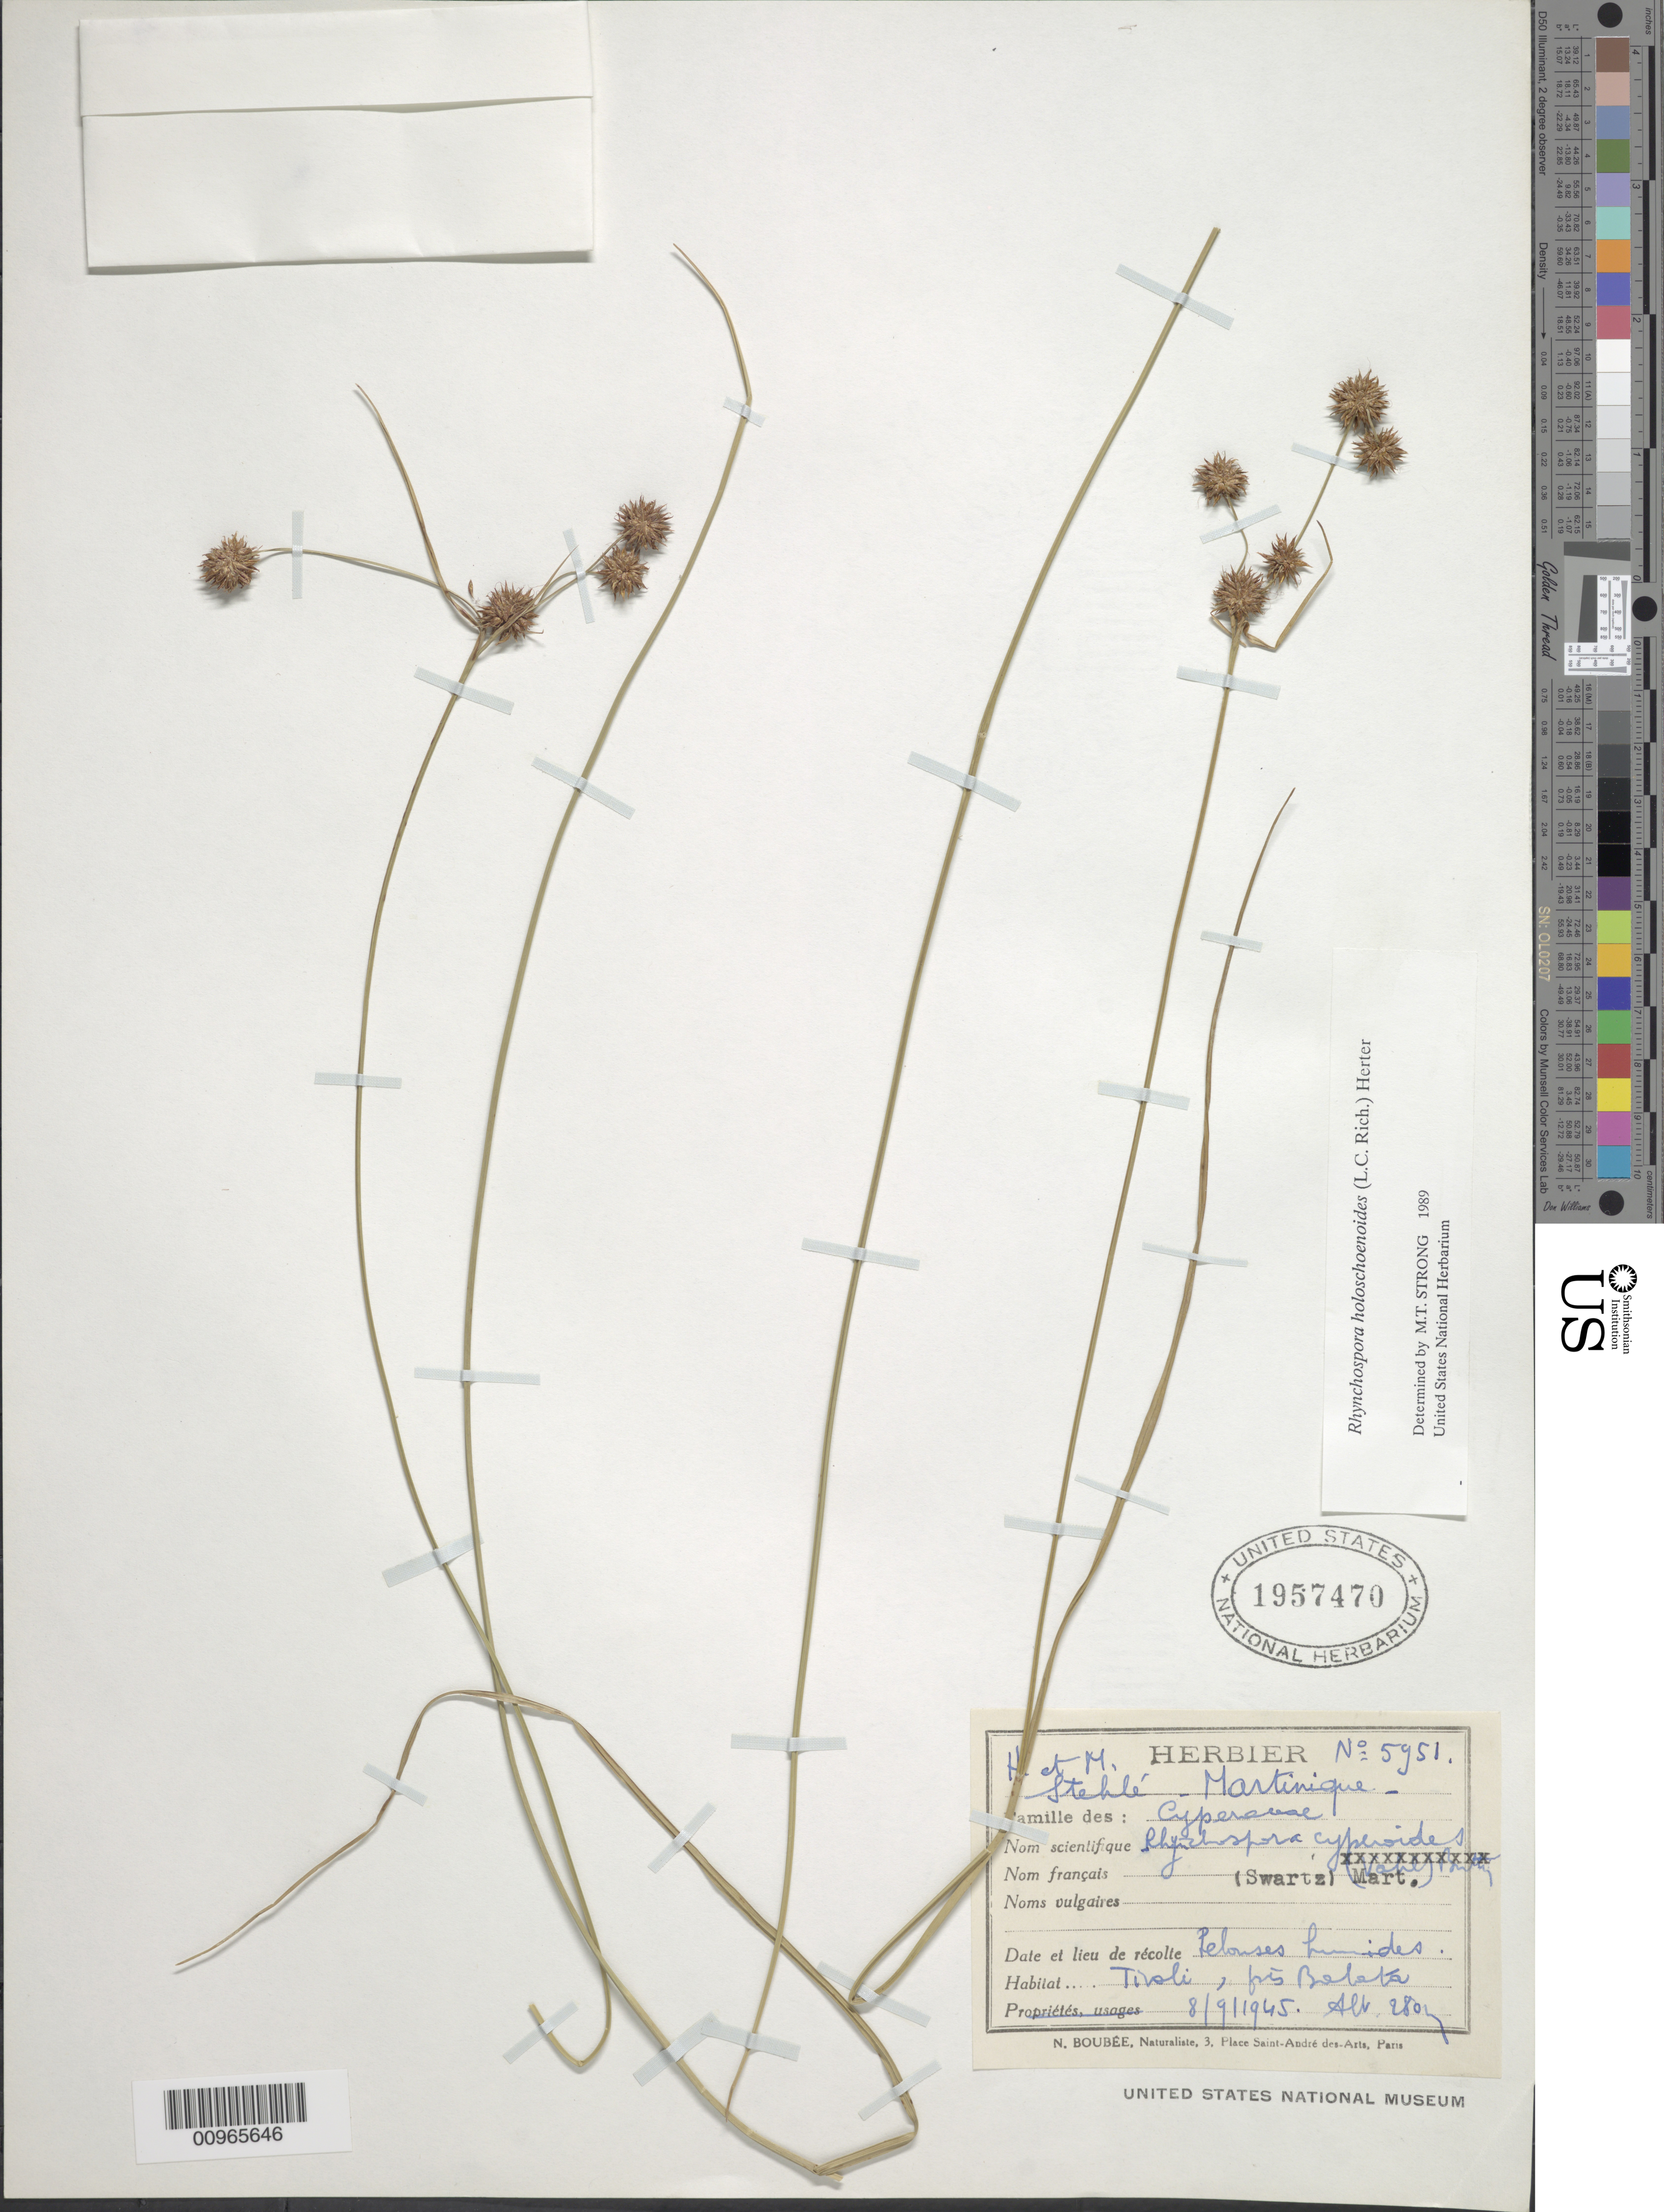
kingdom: Plantae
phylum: Tracheophyta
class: Liliopsida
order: Poales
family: Cyperaceae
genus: Rhynchospora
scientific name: Rhynchospora holoschoenoides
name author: (Rich.) Herter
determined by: Strong, M. T., (US), Smithsonian Institution - National Museum of Natural History (UNITED STATES)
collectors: H. Stehlé & M. Stehlé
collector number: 5951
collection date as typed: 08 Sep 1945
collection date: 1945-09-08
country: Martinique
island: Martinique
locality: Tivoli, prés Belata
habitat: Pelouses humides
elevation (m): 280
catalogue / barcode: US 1957470